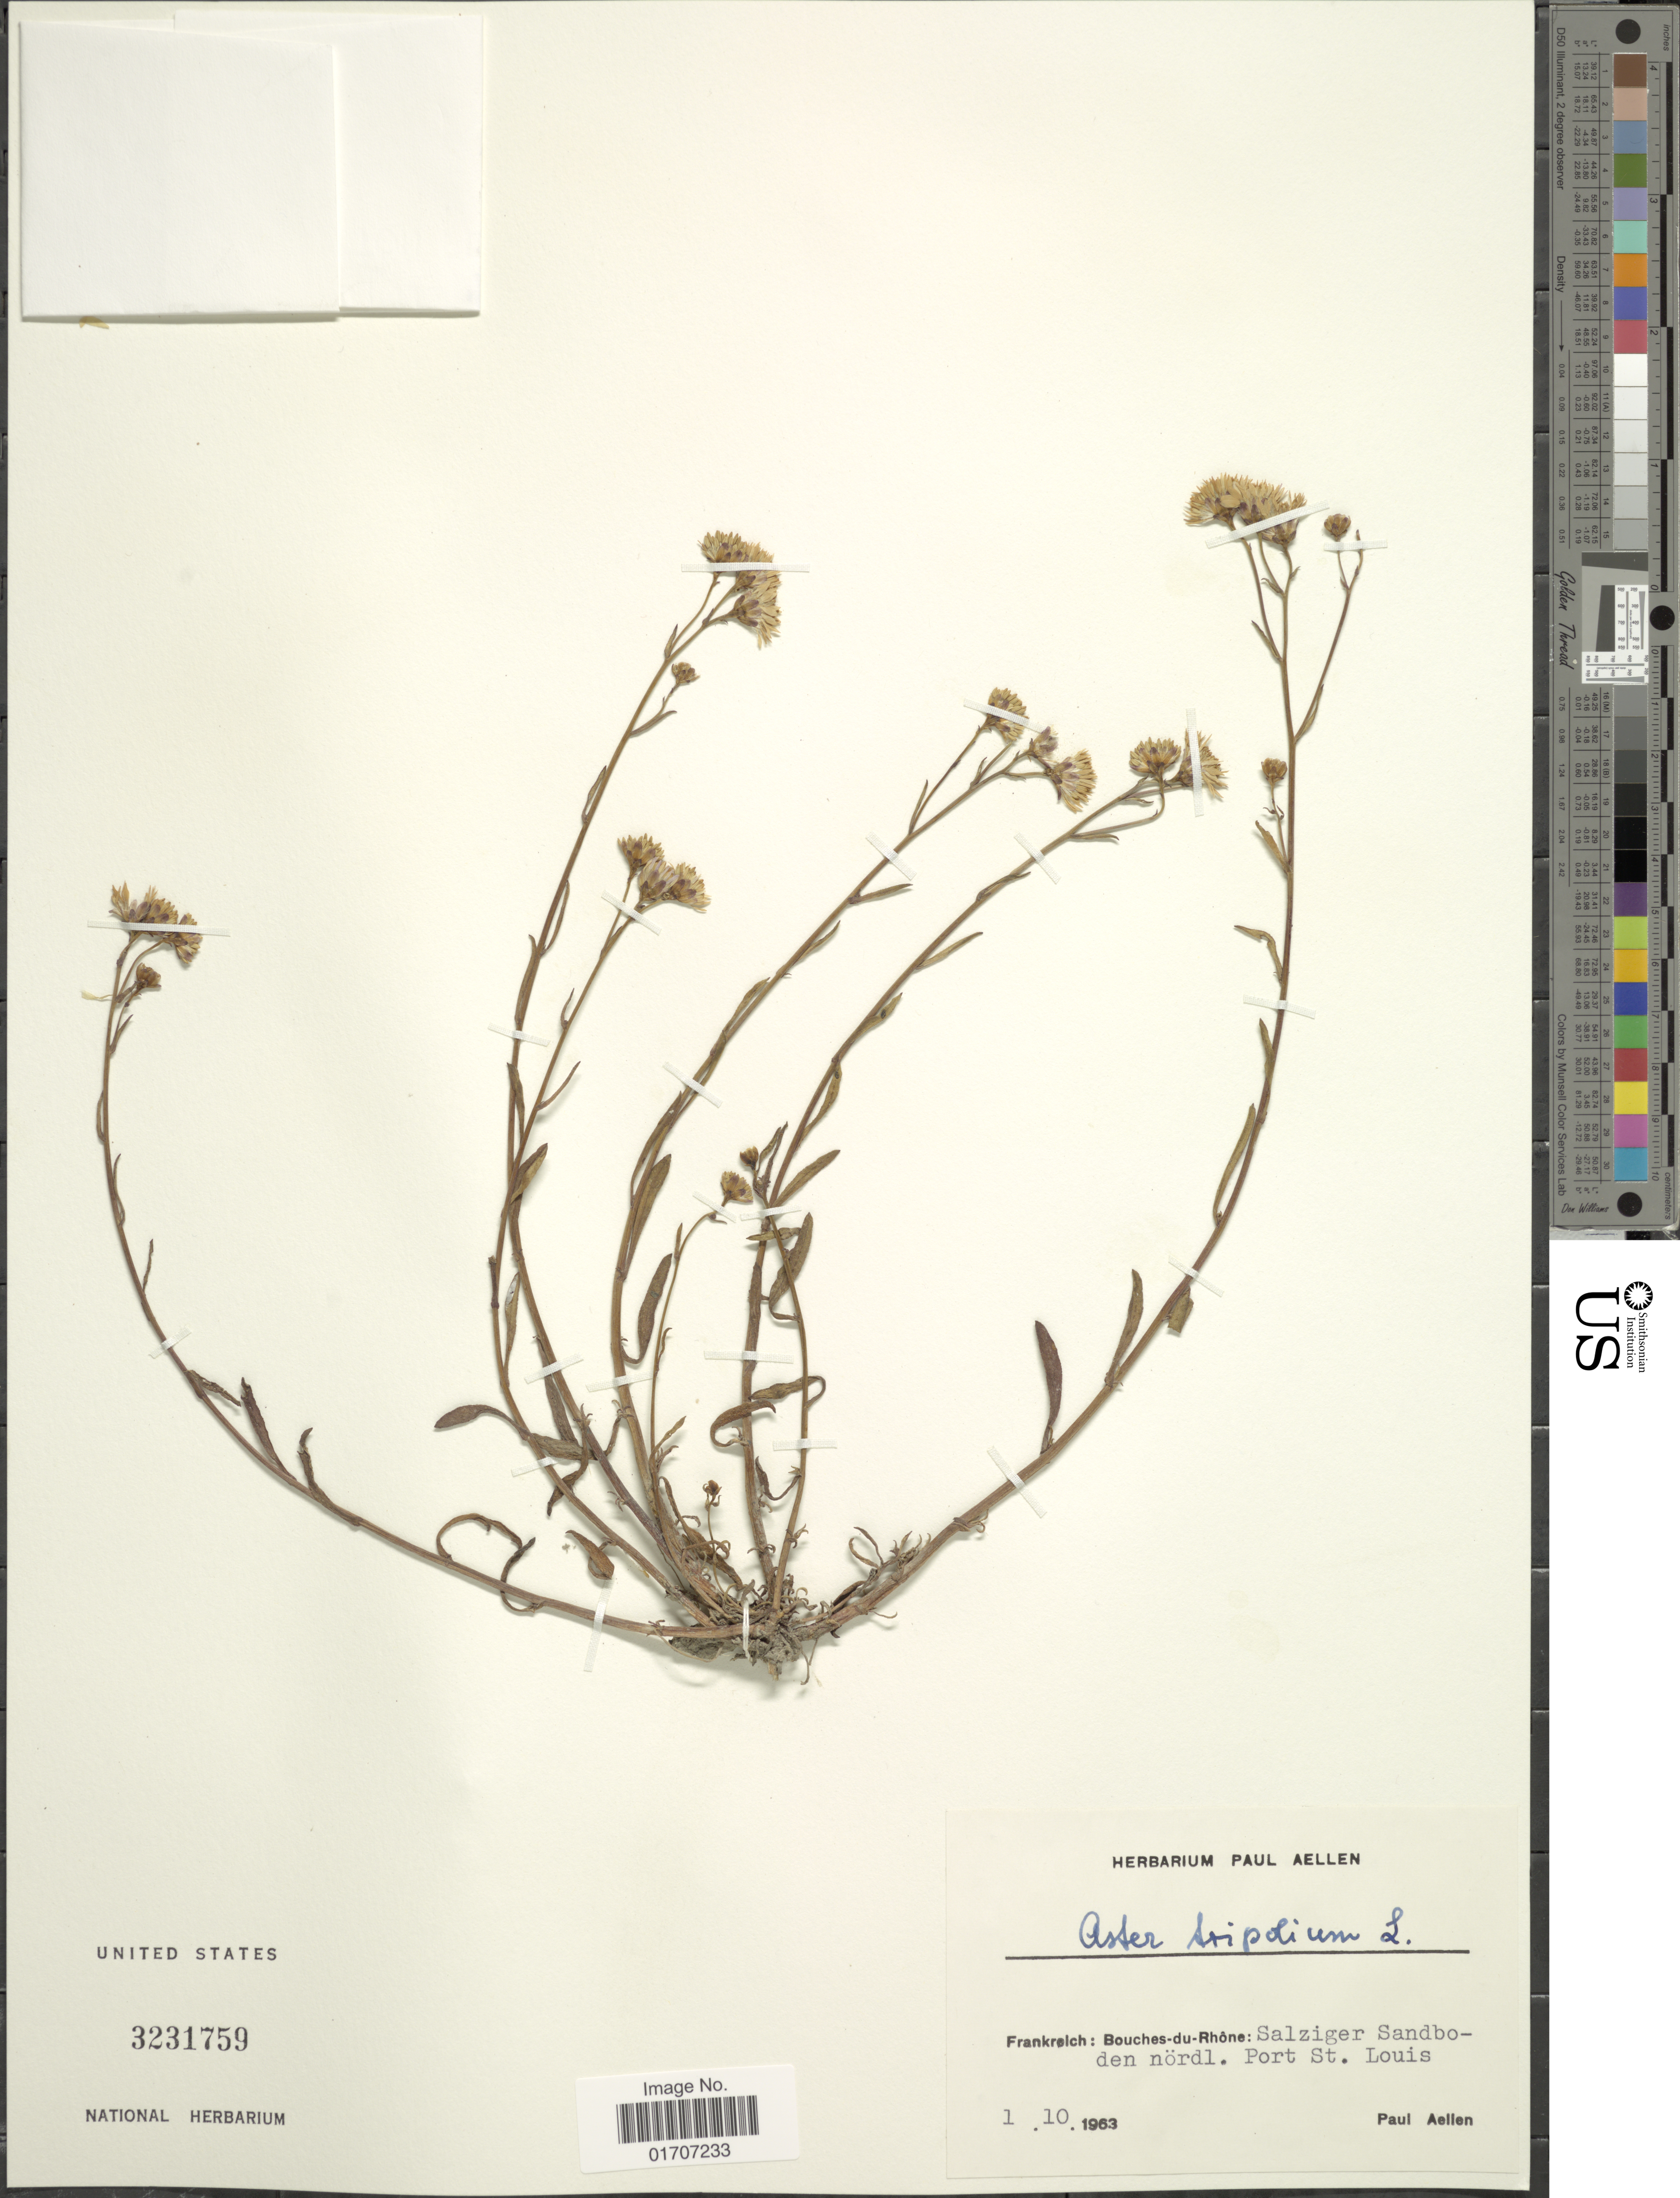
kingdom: Plantae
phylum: Tracheophyta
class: Magnoliopsida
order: Asterales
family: Asteraceae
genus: Tripolium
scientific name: Tripolium pannonicum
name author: (Jacq.) Dobrocz.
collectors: P. Aellen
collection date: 1963-10-01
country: France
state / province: Auvergne-Rhône-Alpes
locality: Frankrelch: Bouches- du- Rhones: Salziger Sandboden nördl. Port St. Louis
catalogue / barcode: US 3231759